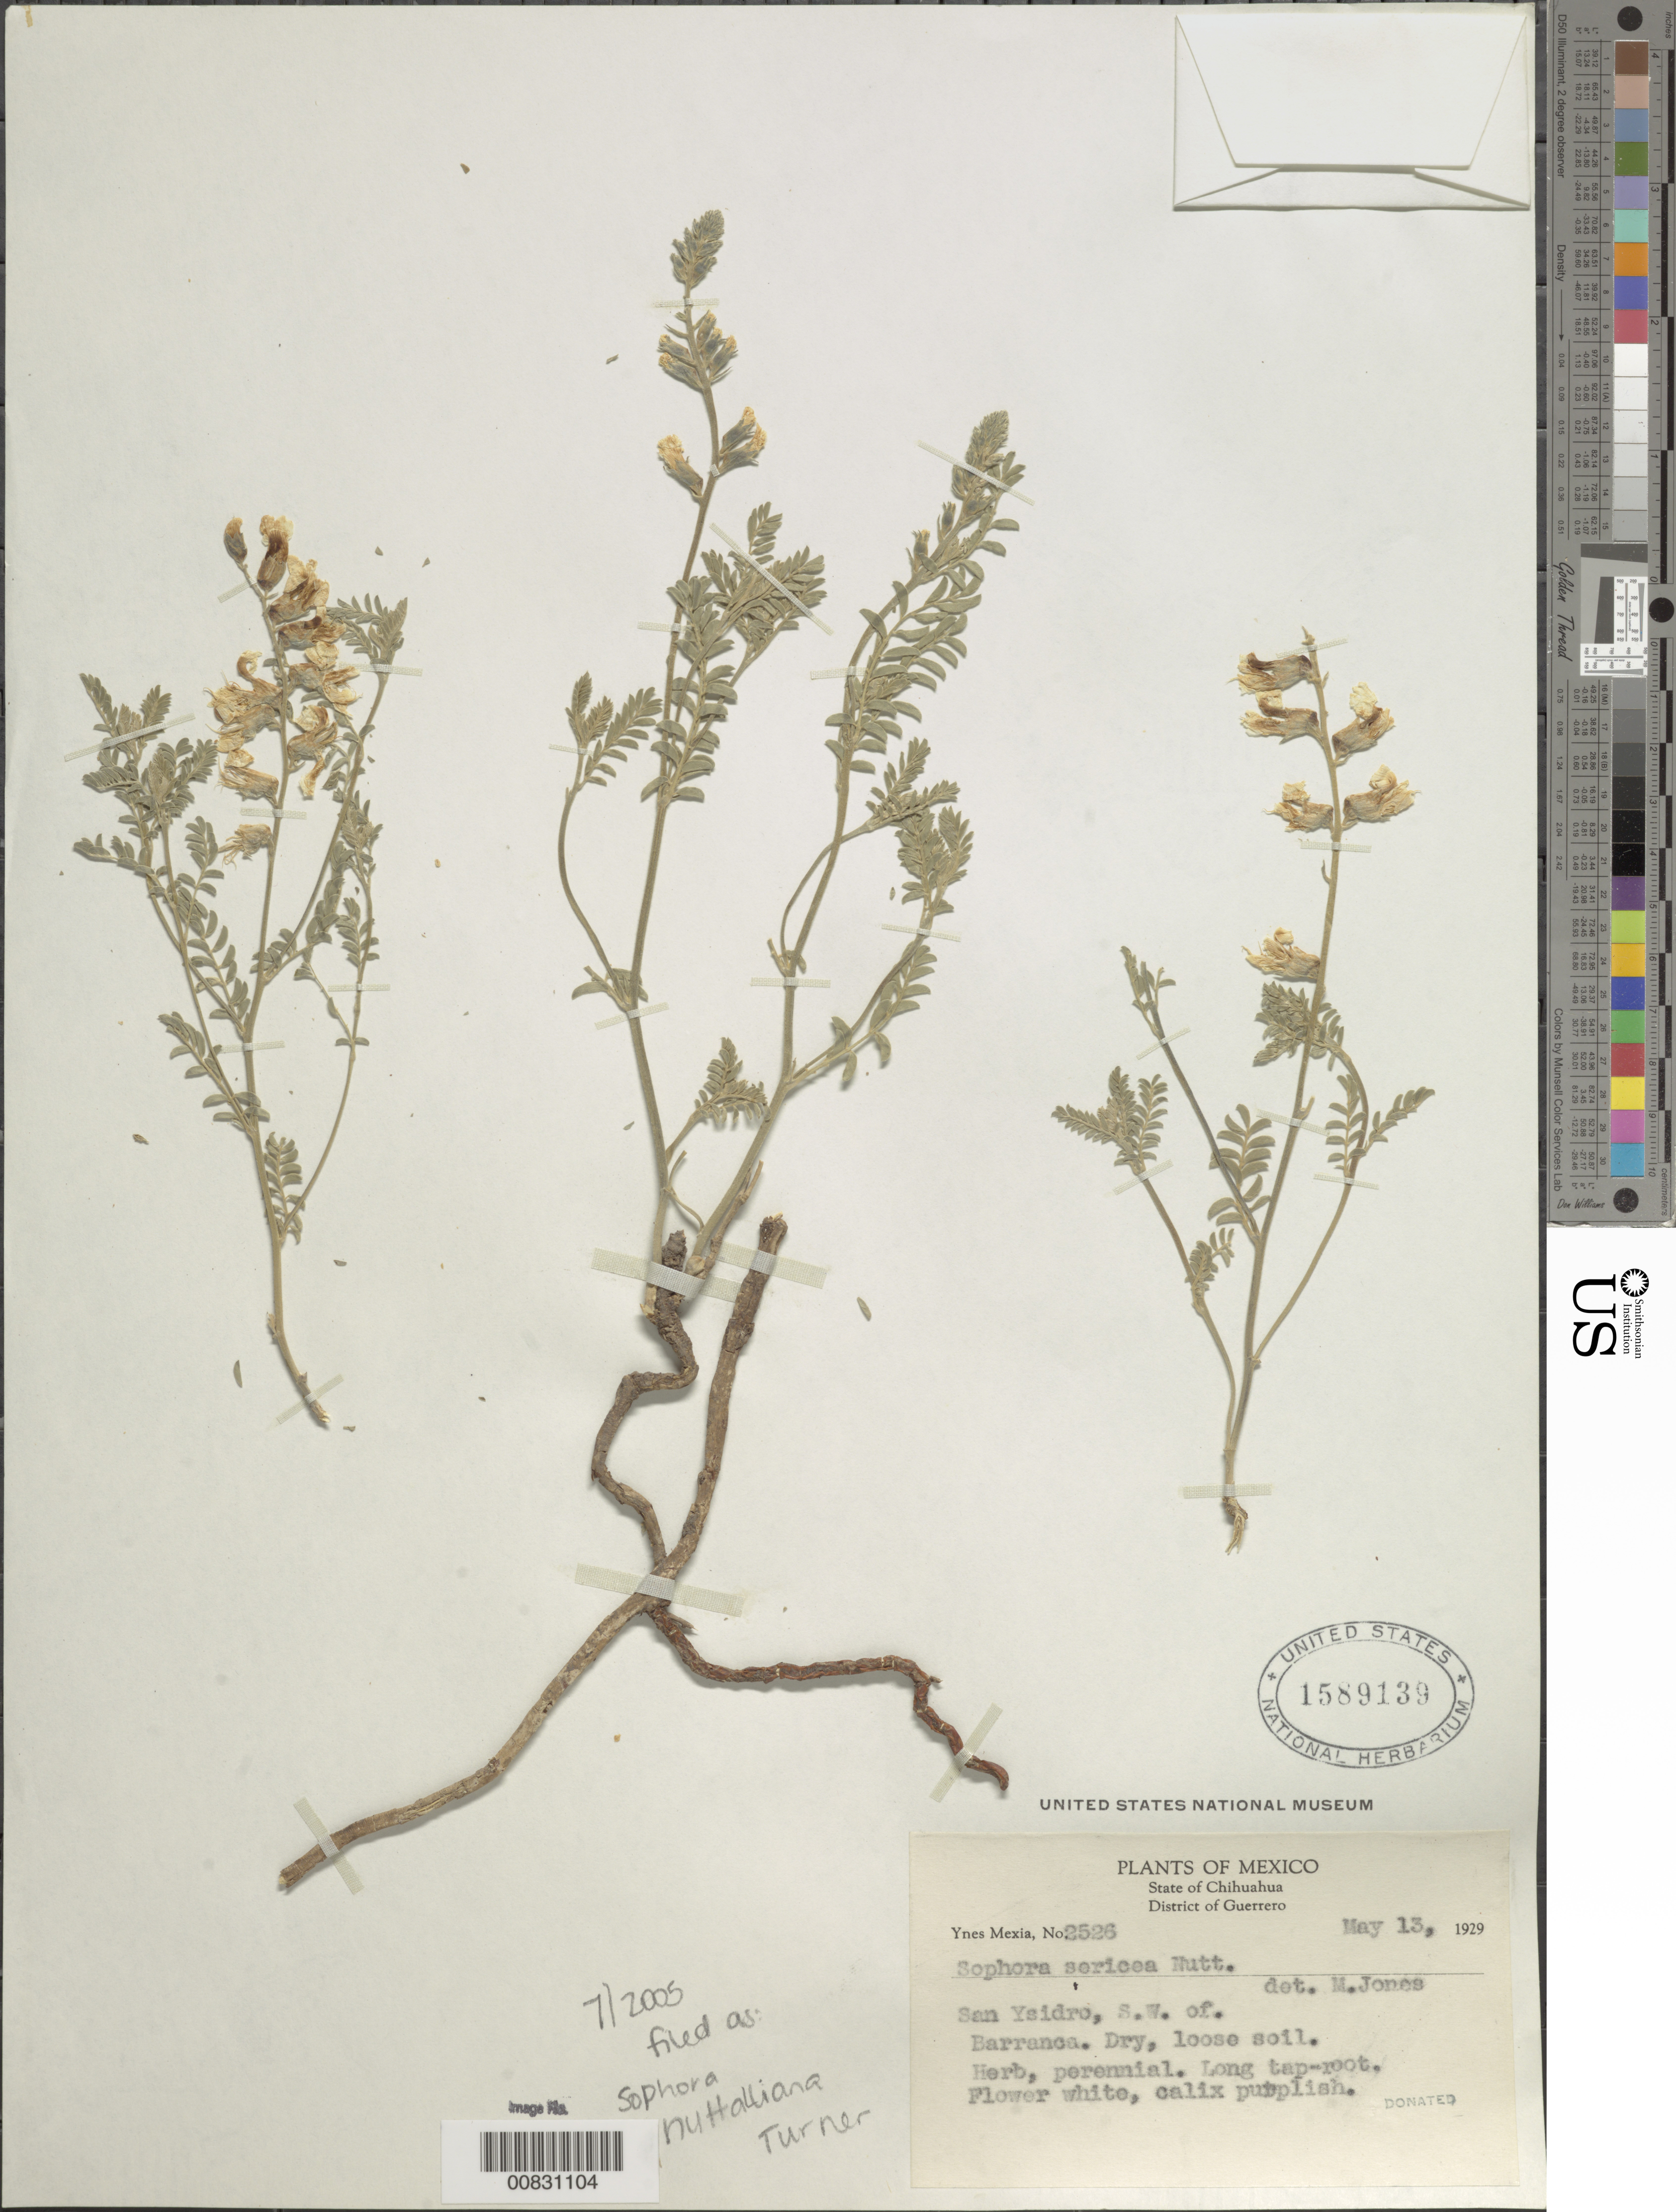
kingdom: Plantae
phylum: Tracheophyta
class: Magnoliopsida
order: Fabales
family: Fabaceae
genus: Sophora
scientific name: Sophora nuttalliana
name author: B.L. Turner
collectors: Y. Mexia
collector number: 2526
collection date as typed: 13 May 1929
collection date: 1929-05-13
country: Mexico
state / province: Chihuahua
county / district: Guerrero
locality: San Ysidro, SW of Barranca, Municipio Guerrero, Chihuahua.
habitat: Dry, loose soil.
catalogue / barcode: US 1589139